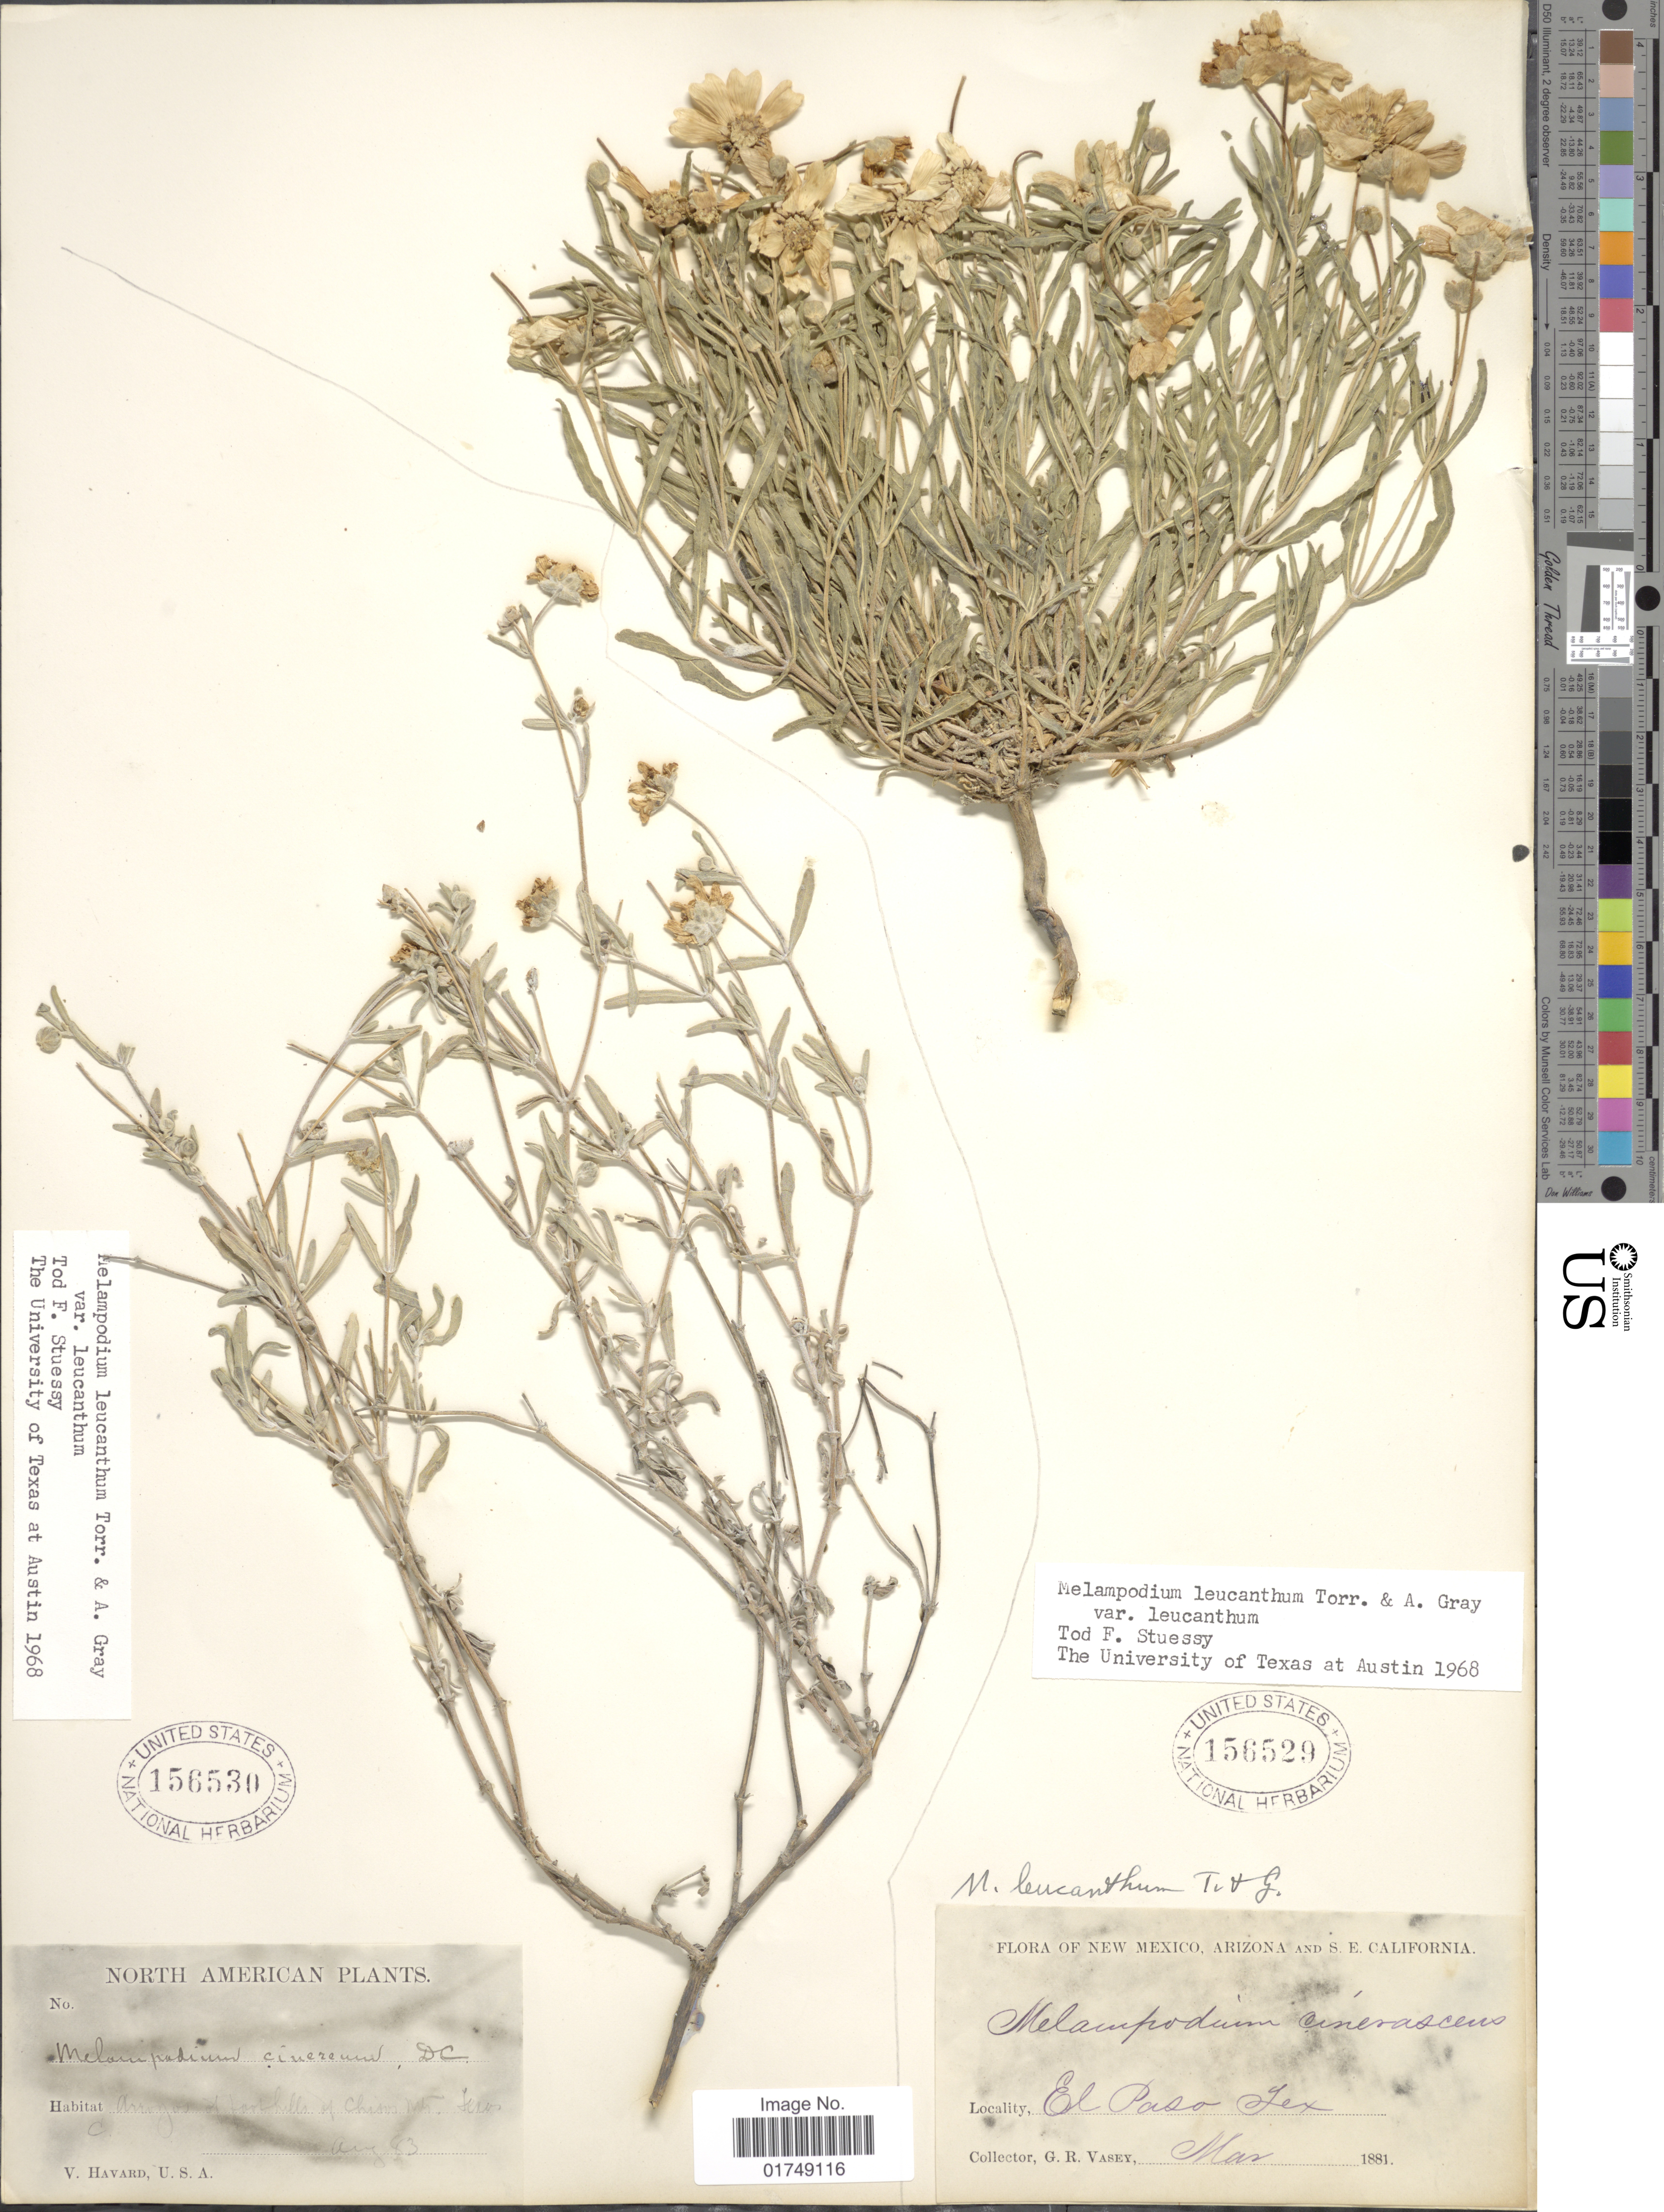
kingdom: Plantae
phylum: Tracheophyta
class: Magnoliopsida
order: Asterales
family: Asteraceae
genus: Melampodium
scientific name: Melampodium leucanthum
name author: Torr. & A. Gray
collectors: G. R. Vasey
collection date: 1881-03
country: United States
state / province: Texas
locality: El Paso, Tex.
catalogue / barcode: US 156529-2